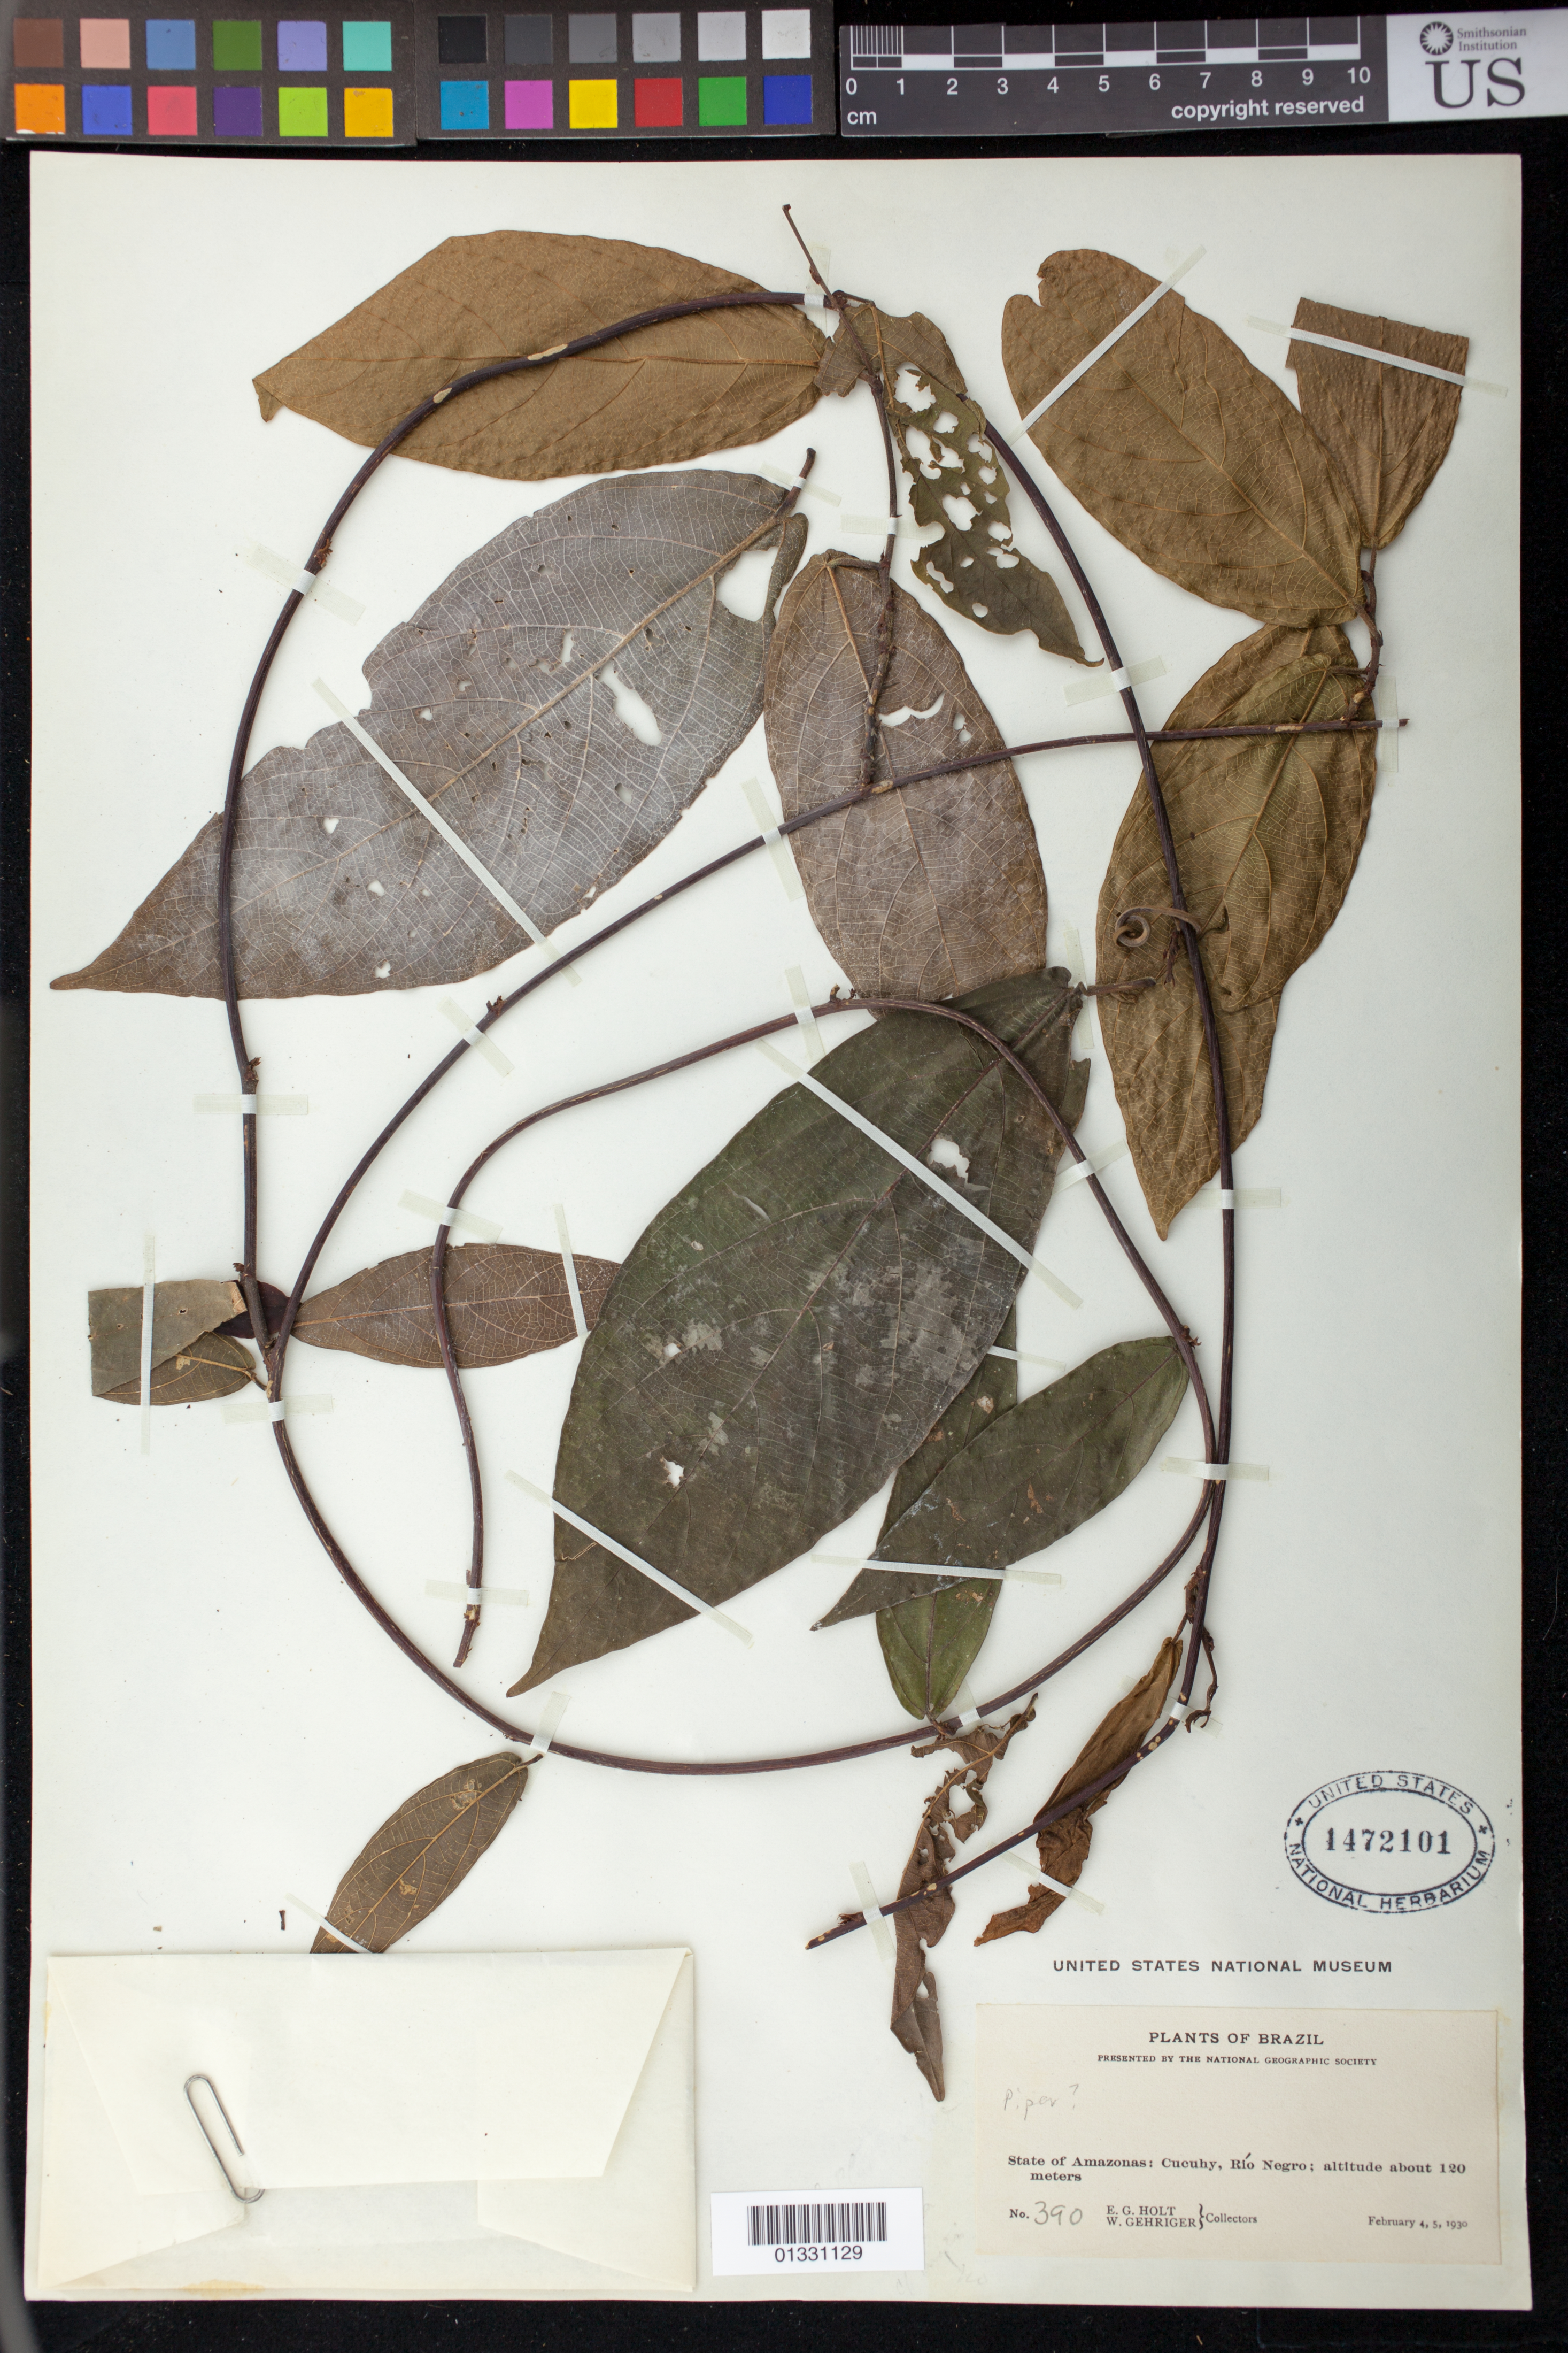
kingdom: Plantae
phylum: Tracheophyta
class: Magnoliopsida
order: Piperales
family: Piperaceae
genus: Piper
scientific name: Piper sp.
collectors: E. Holt & W. Gehriger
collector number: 390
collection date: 1930-02-04/1930-02-05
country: Brazil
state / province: Amazonas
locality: Cucuhy, Rio Negro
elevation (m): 120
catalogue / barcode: US 1472101